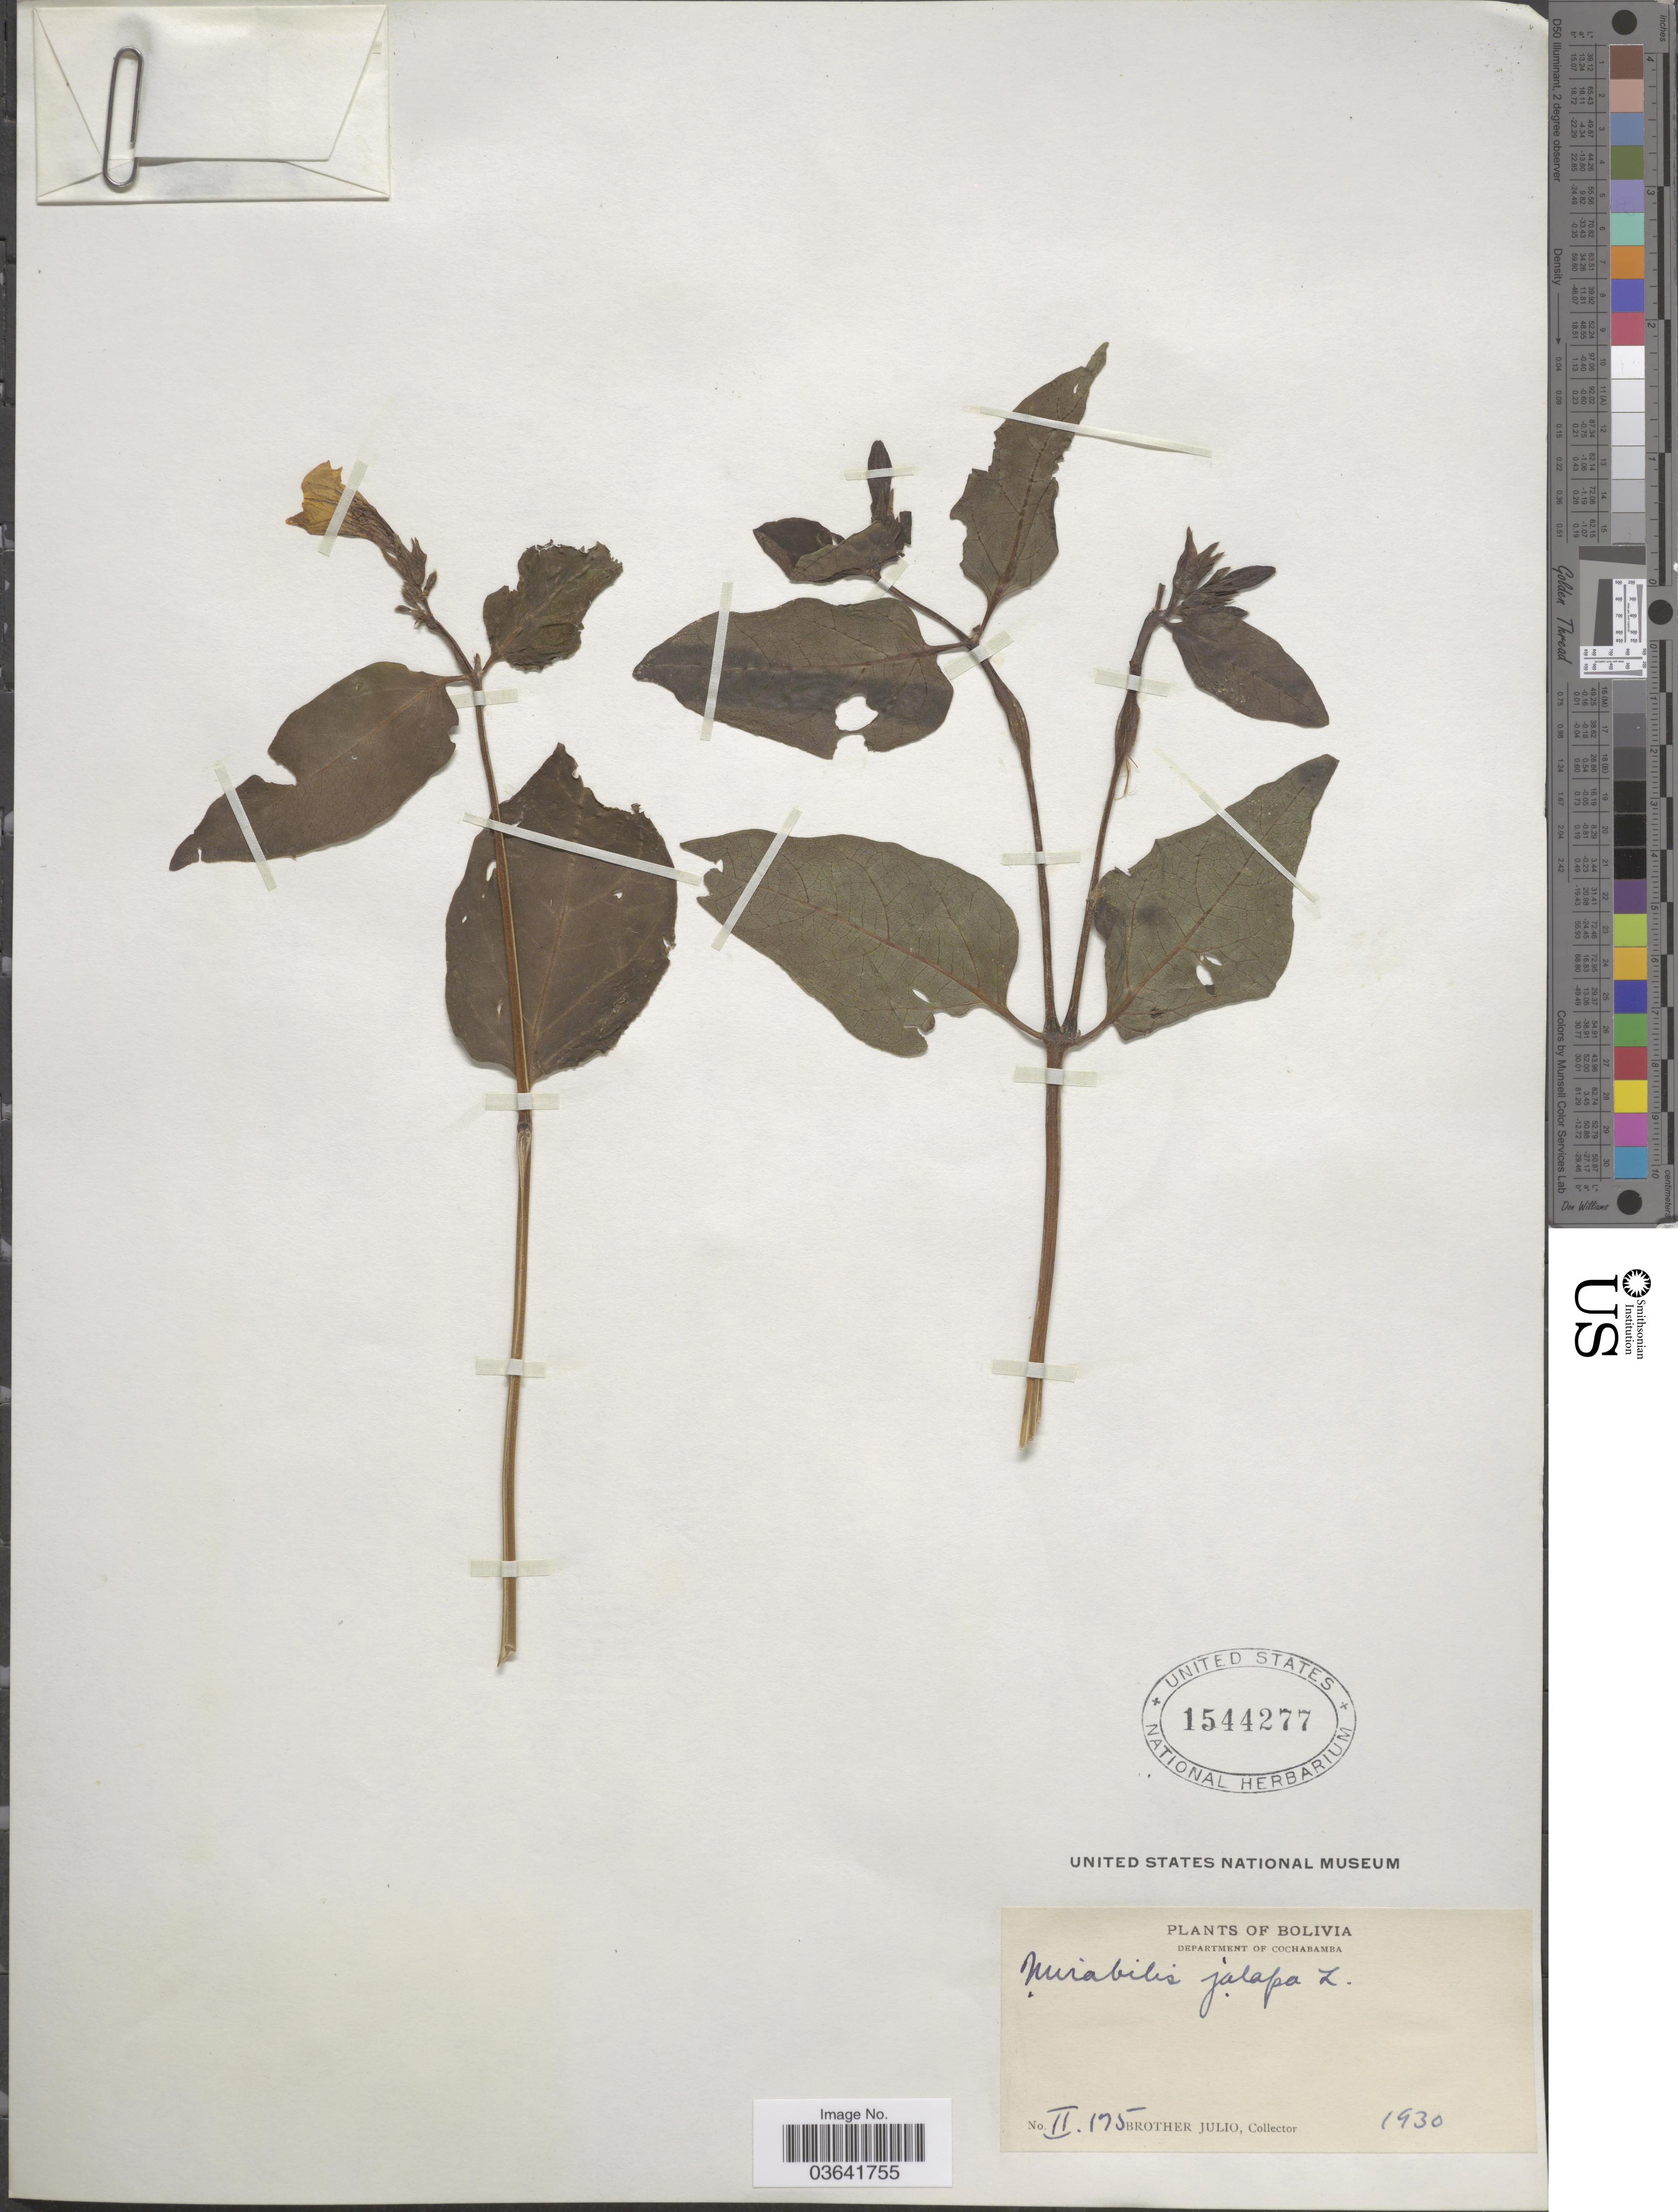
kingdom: Plantae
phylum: Tracheophyta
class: Magnoliopsida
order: Caryophyllales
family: Nyctaginaceae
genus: Mirabilis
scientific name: Mirabilis jalapa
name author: L.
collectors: Bro. Julio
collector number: II175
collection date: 1930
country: Bolivia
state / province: Cochabamba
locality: Department of Cochabamba.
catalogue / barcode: US 1544277